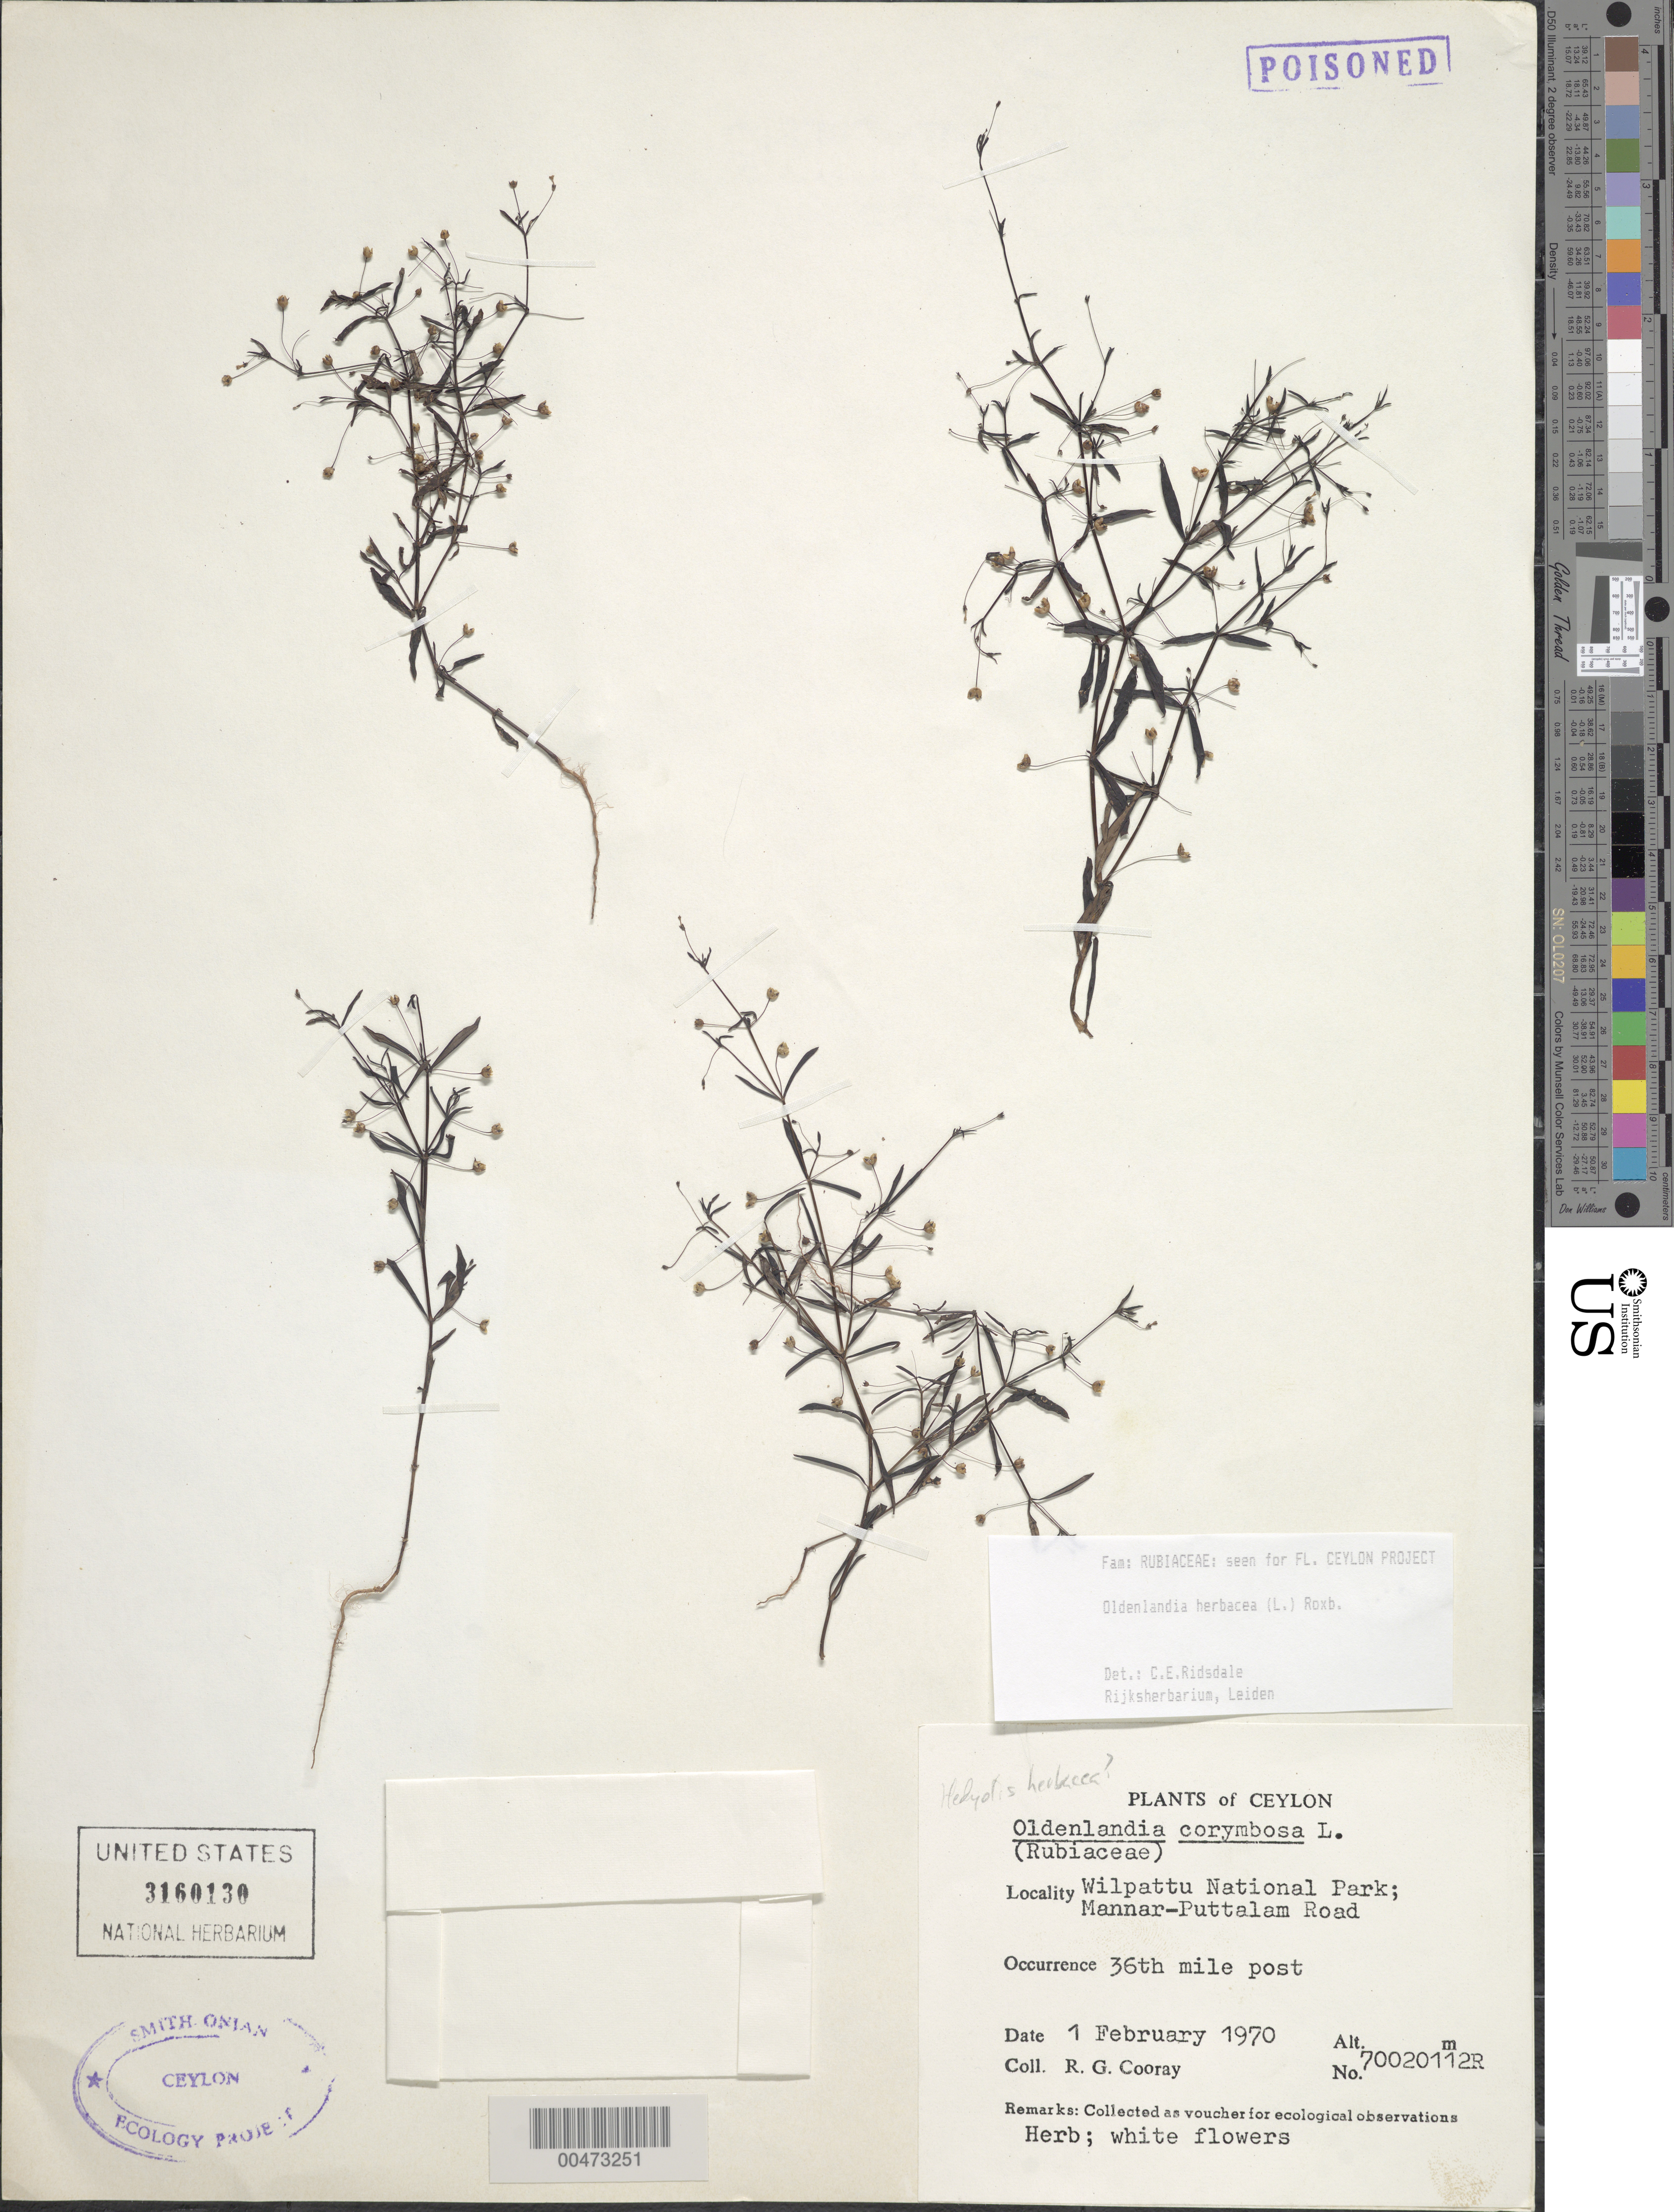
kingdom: Plantae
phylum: Tracheophyta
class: Magnoliopsida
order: Gentianales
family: Rubiaceae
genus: Oldenlandia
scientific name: Oldenlandia herbacea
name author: (L.) Roxb.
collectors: R. Cooray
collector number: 70020112R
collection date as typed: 01 Feb 1970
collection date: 1970-02-01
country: Sri Lanka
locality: Wilpattu National Park, Mannar-Puttalam Rd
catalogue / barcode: US 3160130